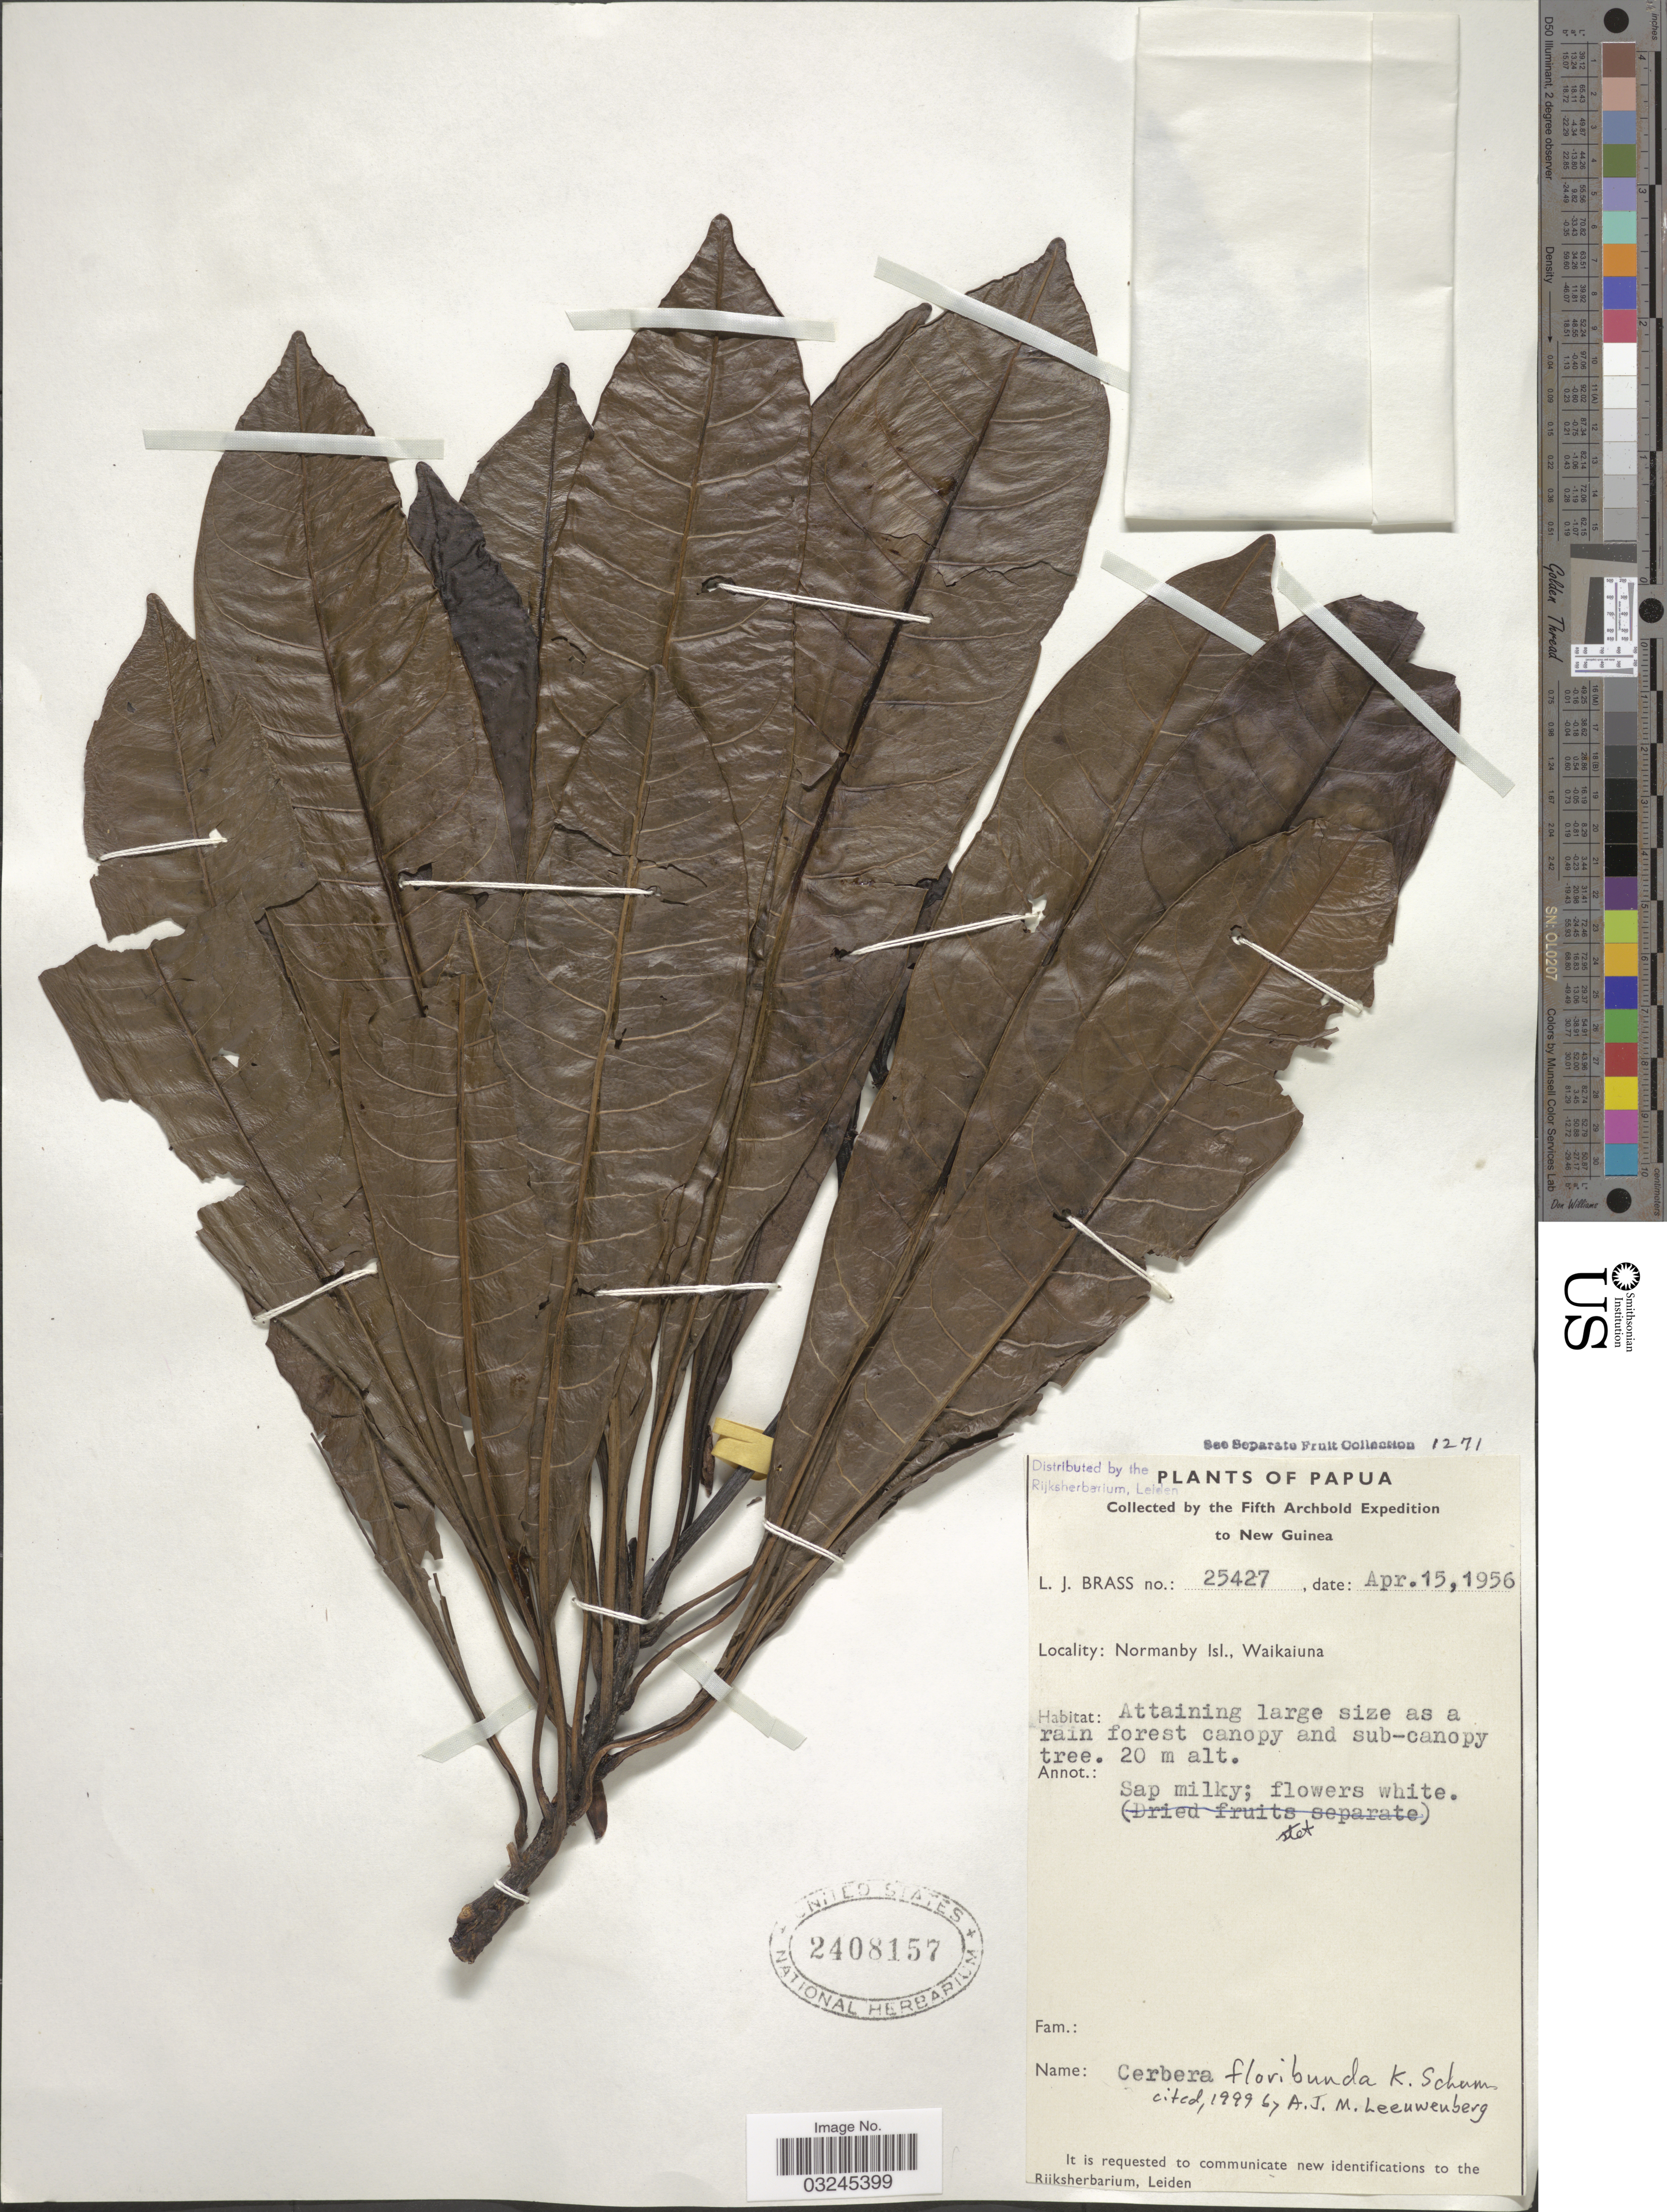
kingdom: Plantae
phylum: Tracheophyta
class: Magnoliopsida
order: Gentianales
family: Apocynaceae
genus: Cerbera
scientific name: Cerbera floribunda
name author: K. Schum.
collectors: L. J. Brass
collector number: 25427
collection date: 1956-04-15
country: Papua New Guinea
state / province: Milne Bay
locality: Papua. New Guinea. Normanby Isl., Waikaiuna.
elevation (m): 20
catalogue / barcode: US 2408157